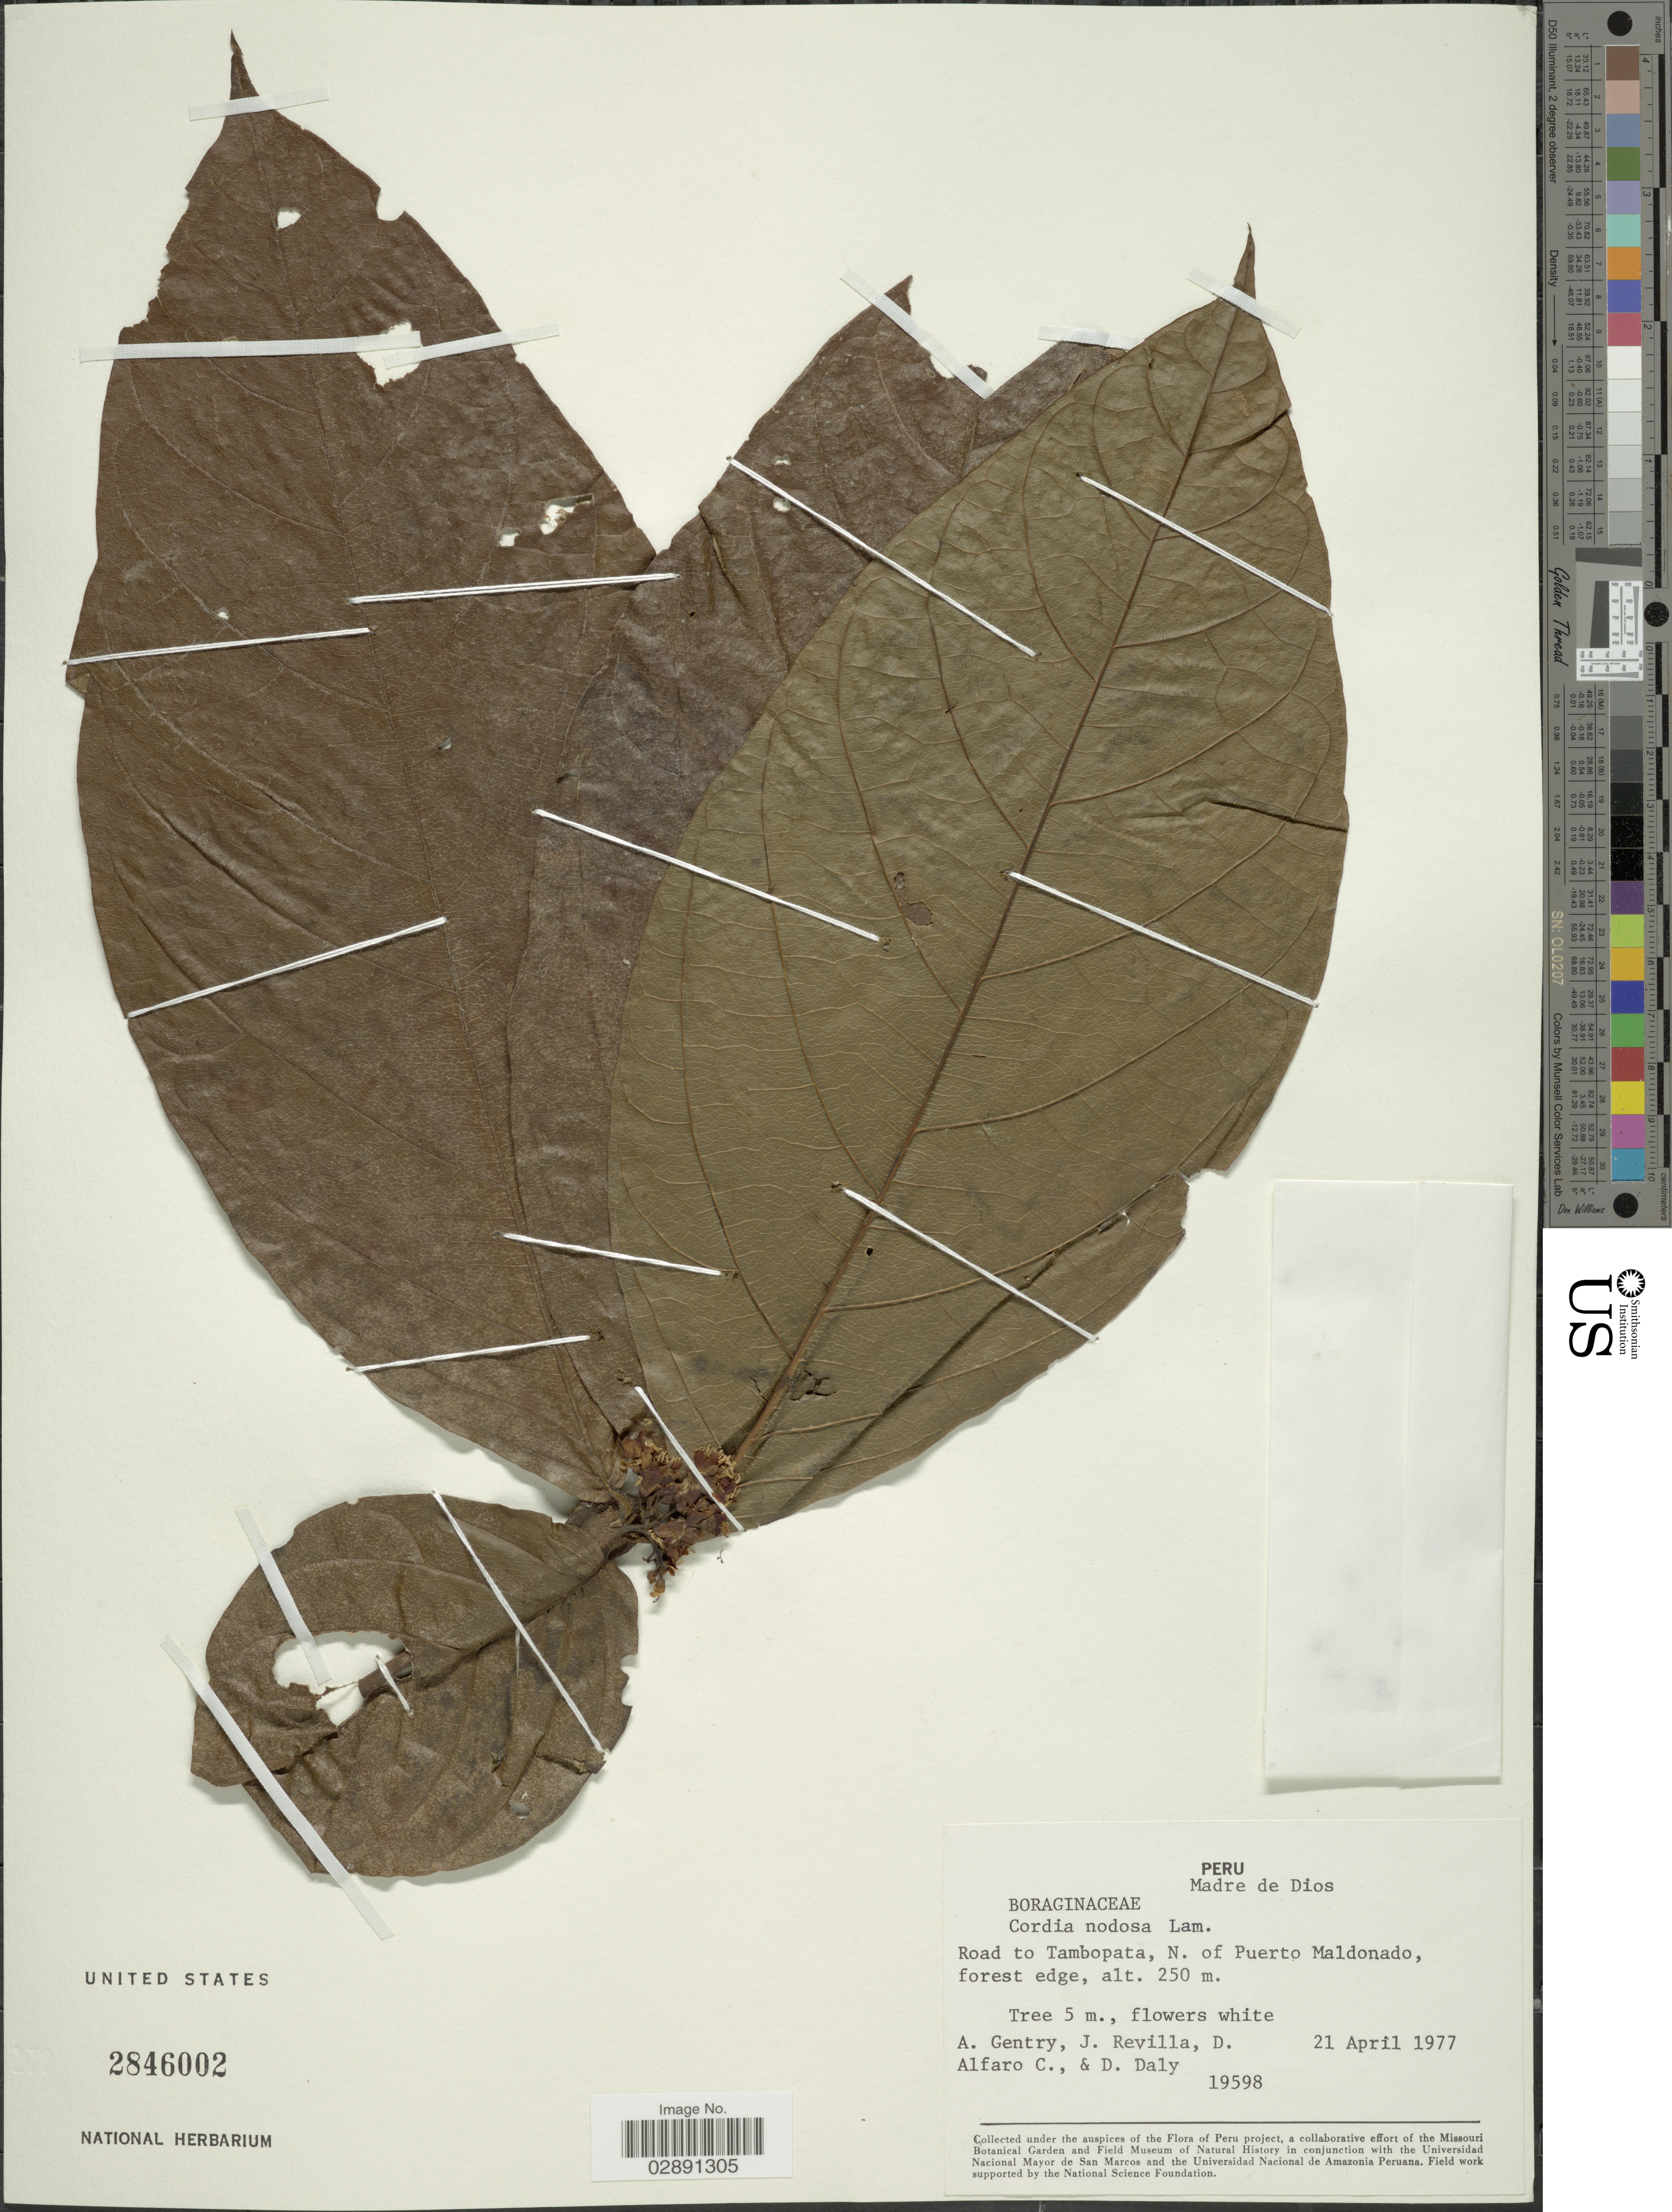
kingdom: Plantae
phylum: Tracheophyta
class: Magnoliopsida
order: Boraginales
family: Cordiaceae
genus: Cordia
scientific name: Cordia nodosa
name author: Lam.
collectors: A. H. Gentry, J. Revilla, D. Alfaro Castaneda & D. C. Daly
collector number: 19598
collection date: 1977-04-21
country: Peru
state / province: Madre de Dios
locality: Road to Tambopata, N. of Puerto Maldonado, forest edge.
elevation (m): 250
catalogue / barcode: US 2846002